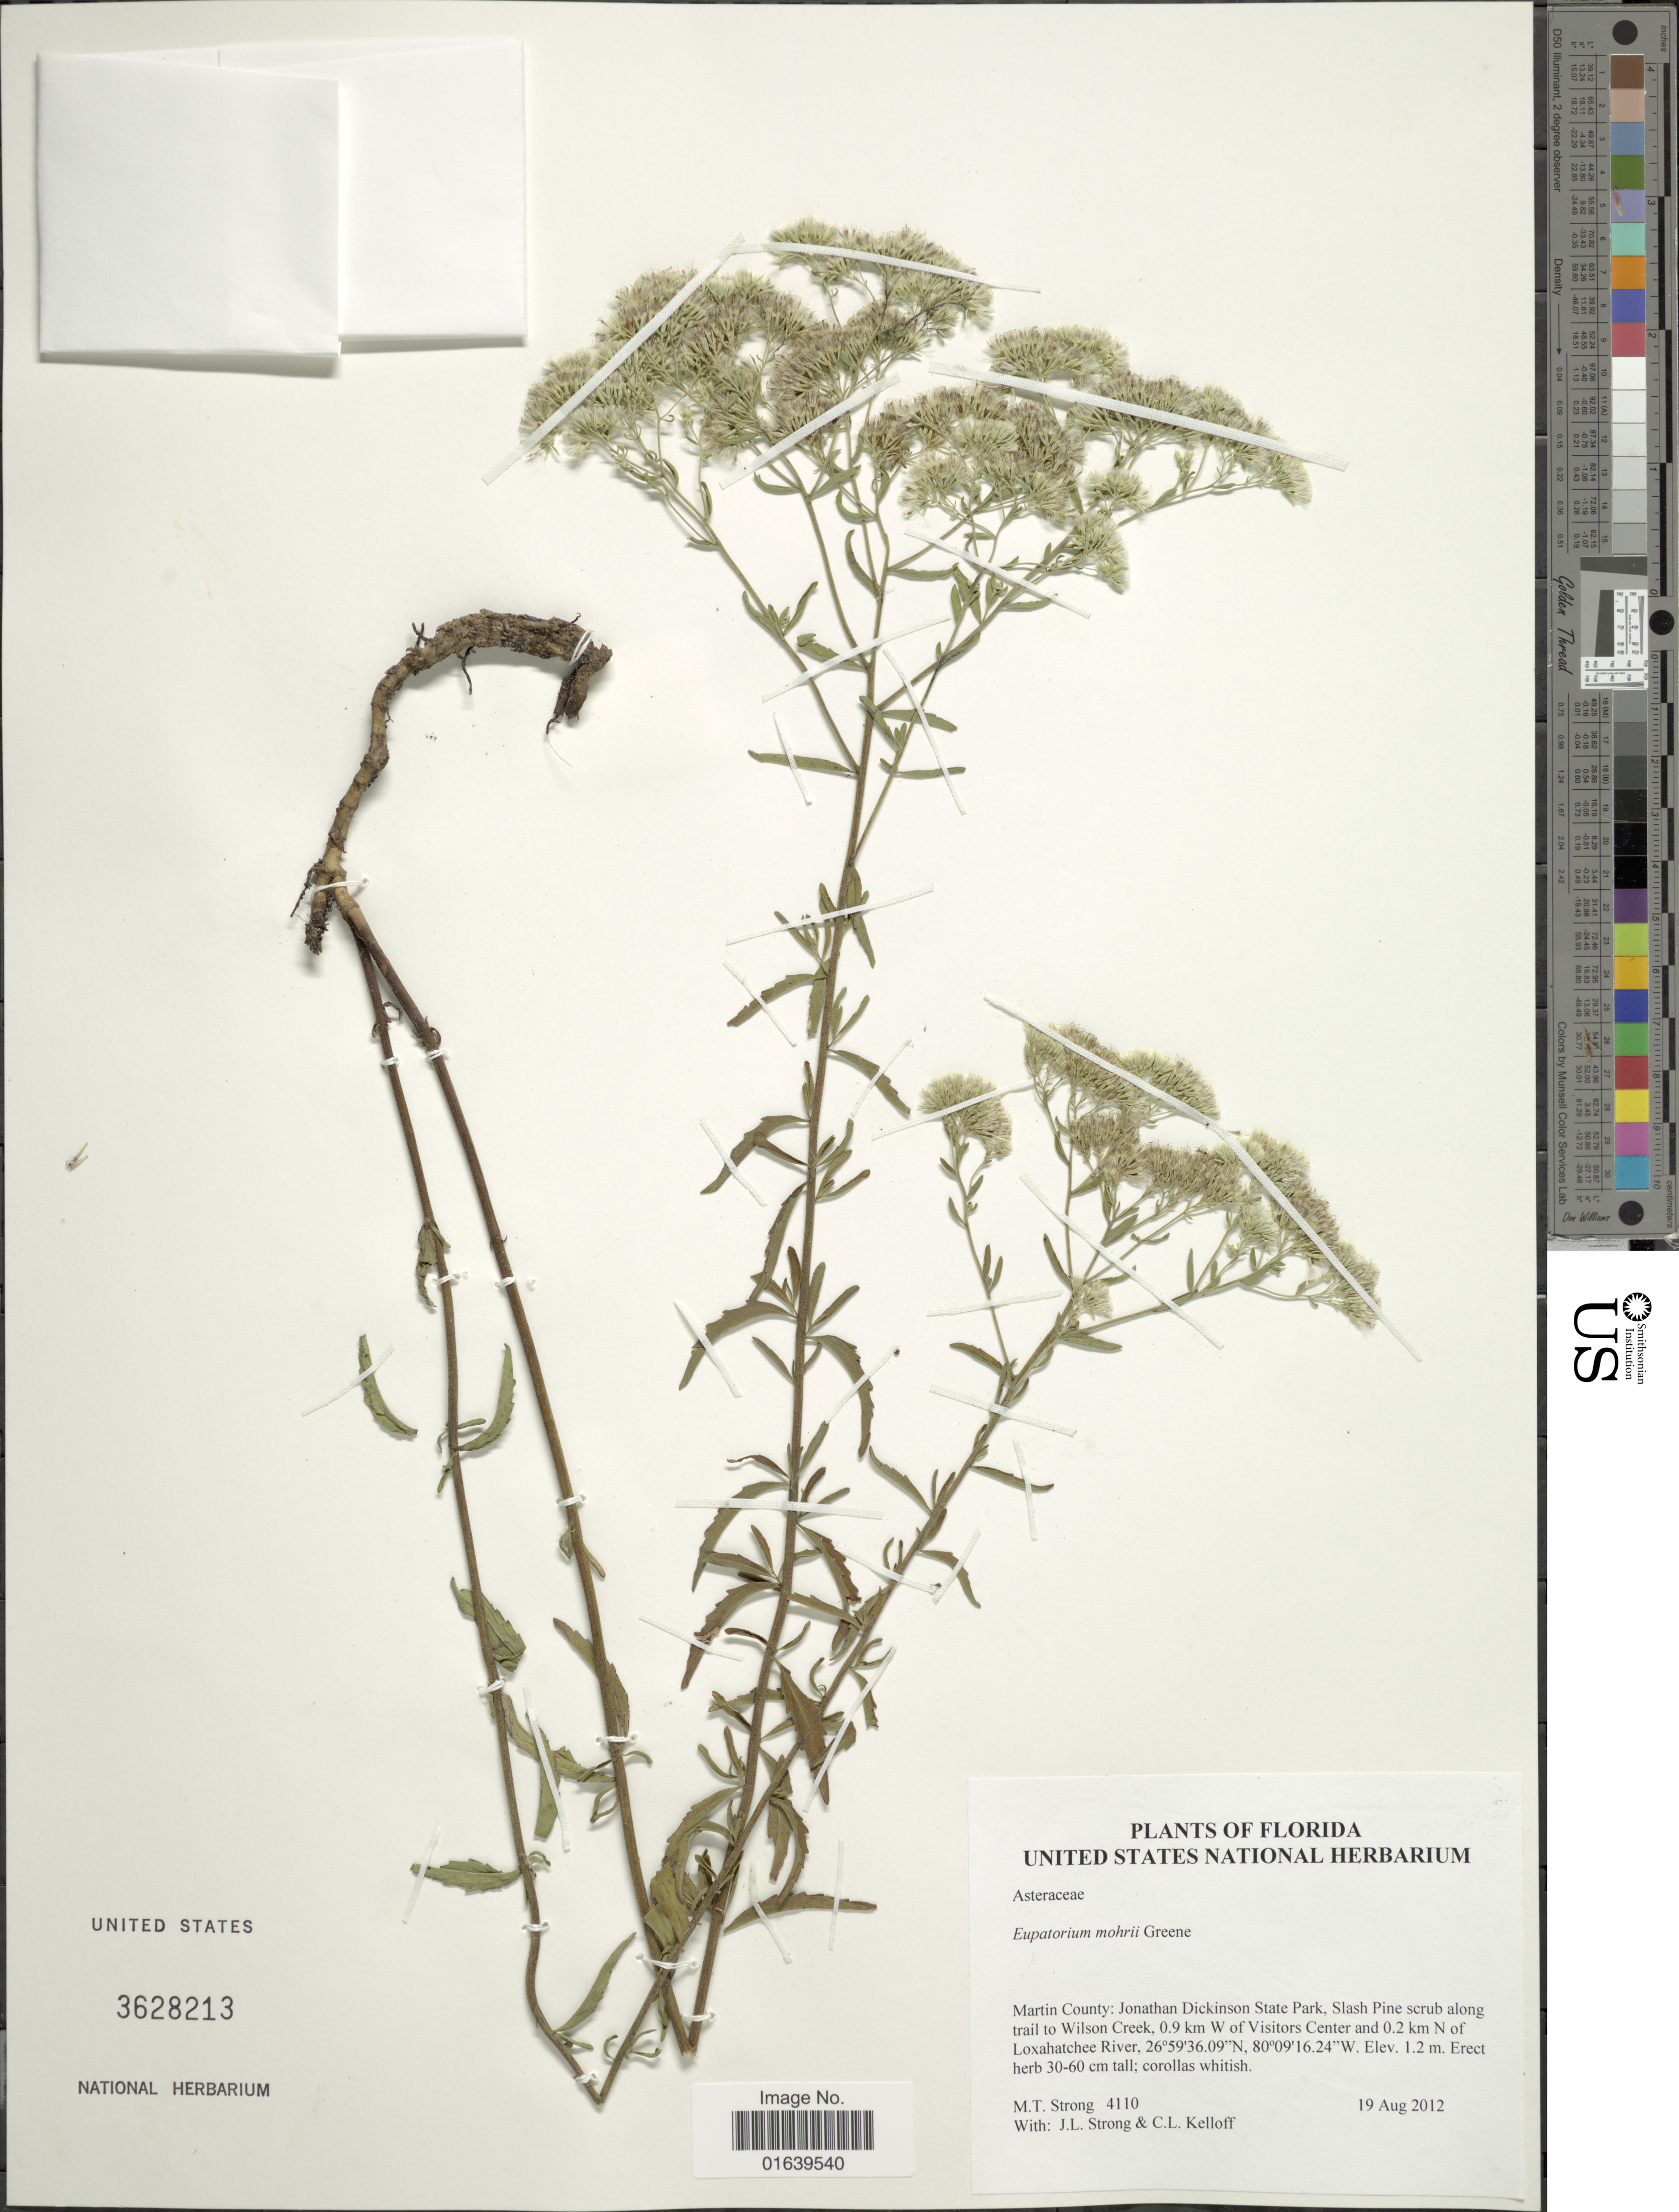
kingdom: Plantae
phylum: Tracheophyta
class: Magnoliopsida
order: Asterales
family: Asteraceae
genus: Eupatorium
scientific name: Eupatorium mohrii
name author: Greene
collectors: M. T. Strong, J. L. Strong & C. L. Kelloff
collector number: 4110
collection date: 2012-08-19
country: United States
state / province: Florida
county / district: Martin County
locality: Jonathan Dickinson State Park, Slash Pine scrub along trail to Wilson Creek, 0.9 km W of Visitors Center and 0.2 km N of Loxahatchee River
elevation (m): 1.2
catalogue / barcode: US 3628213